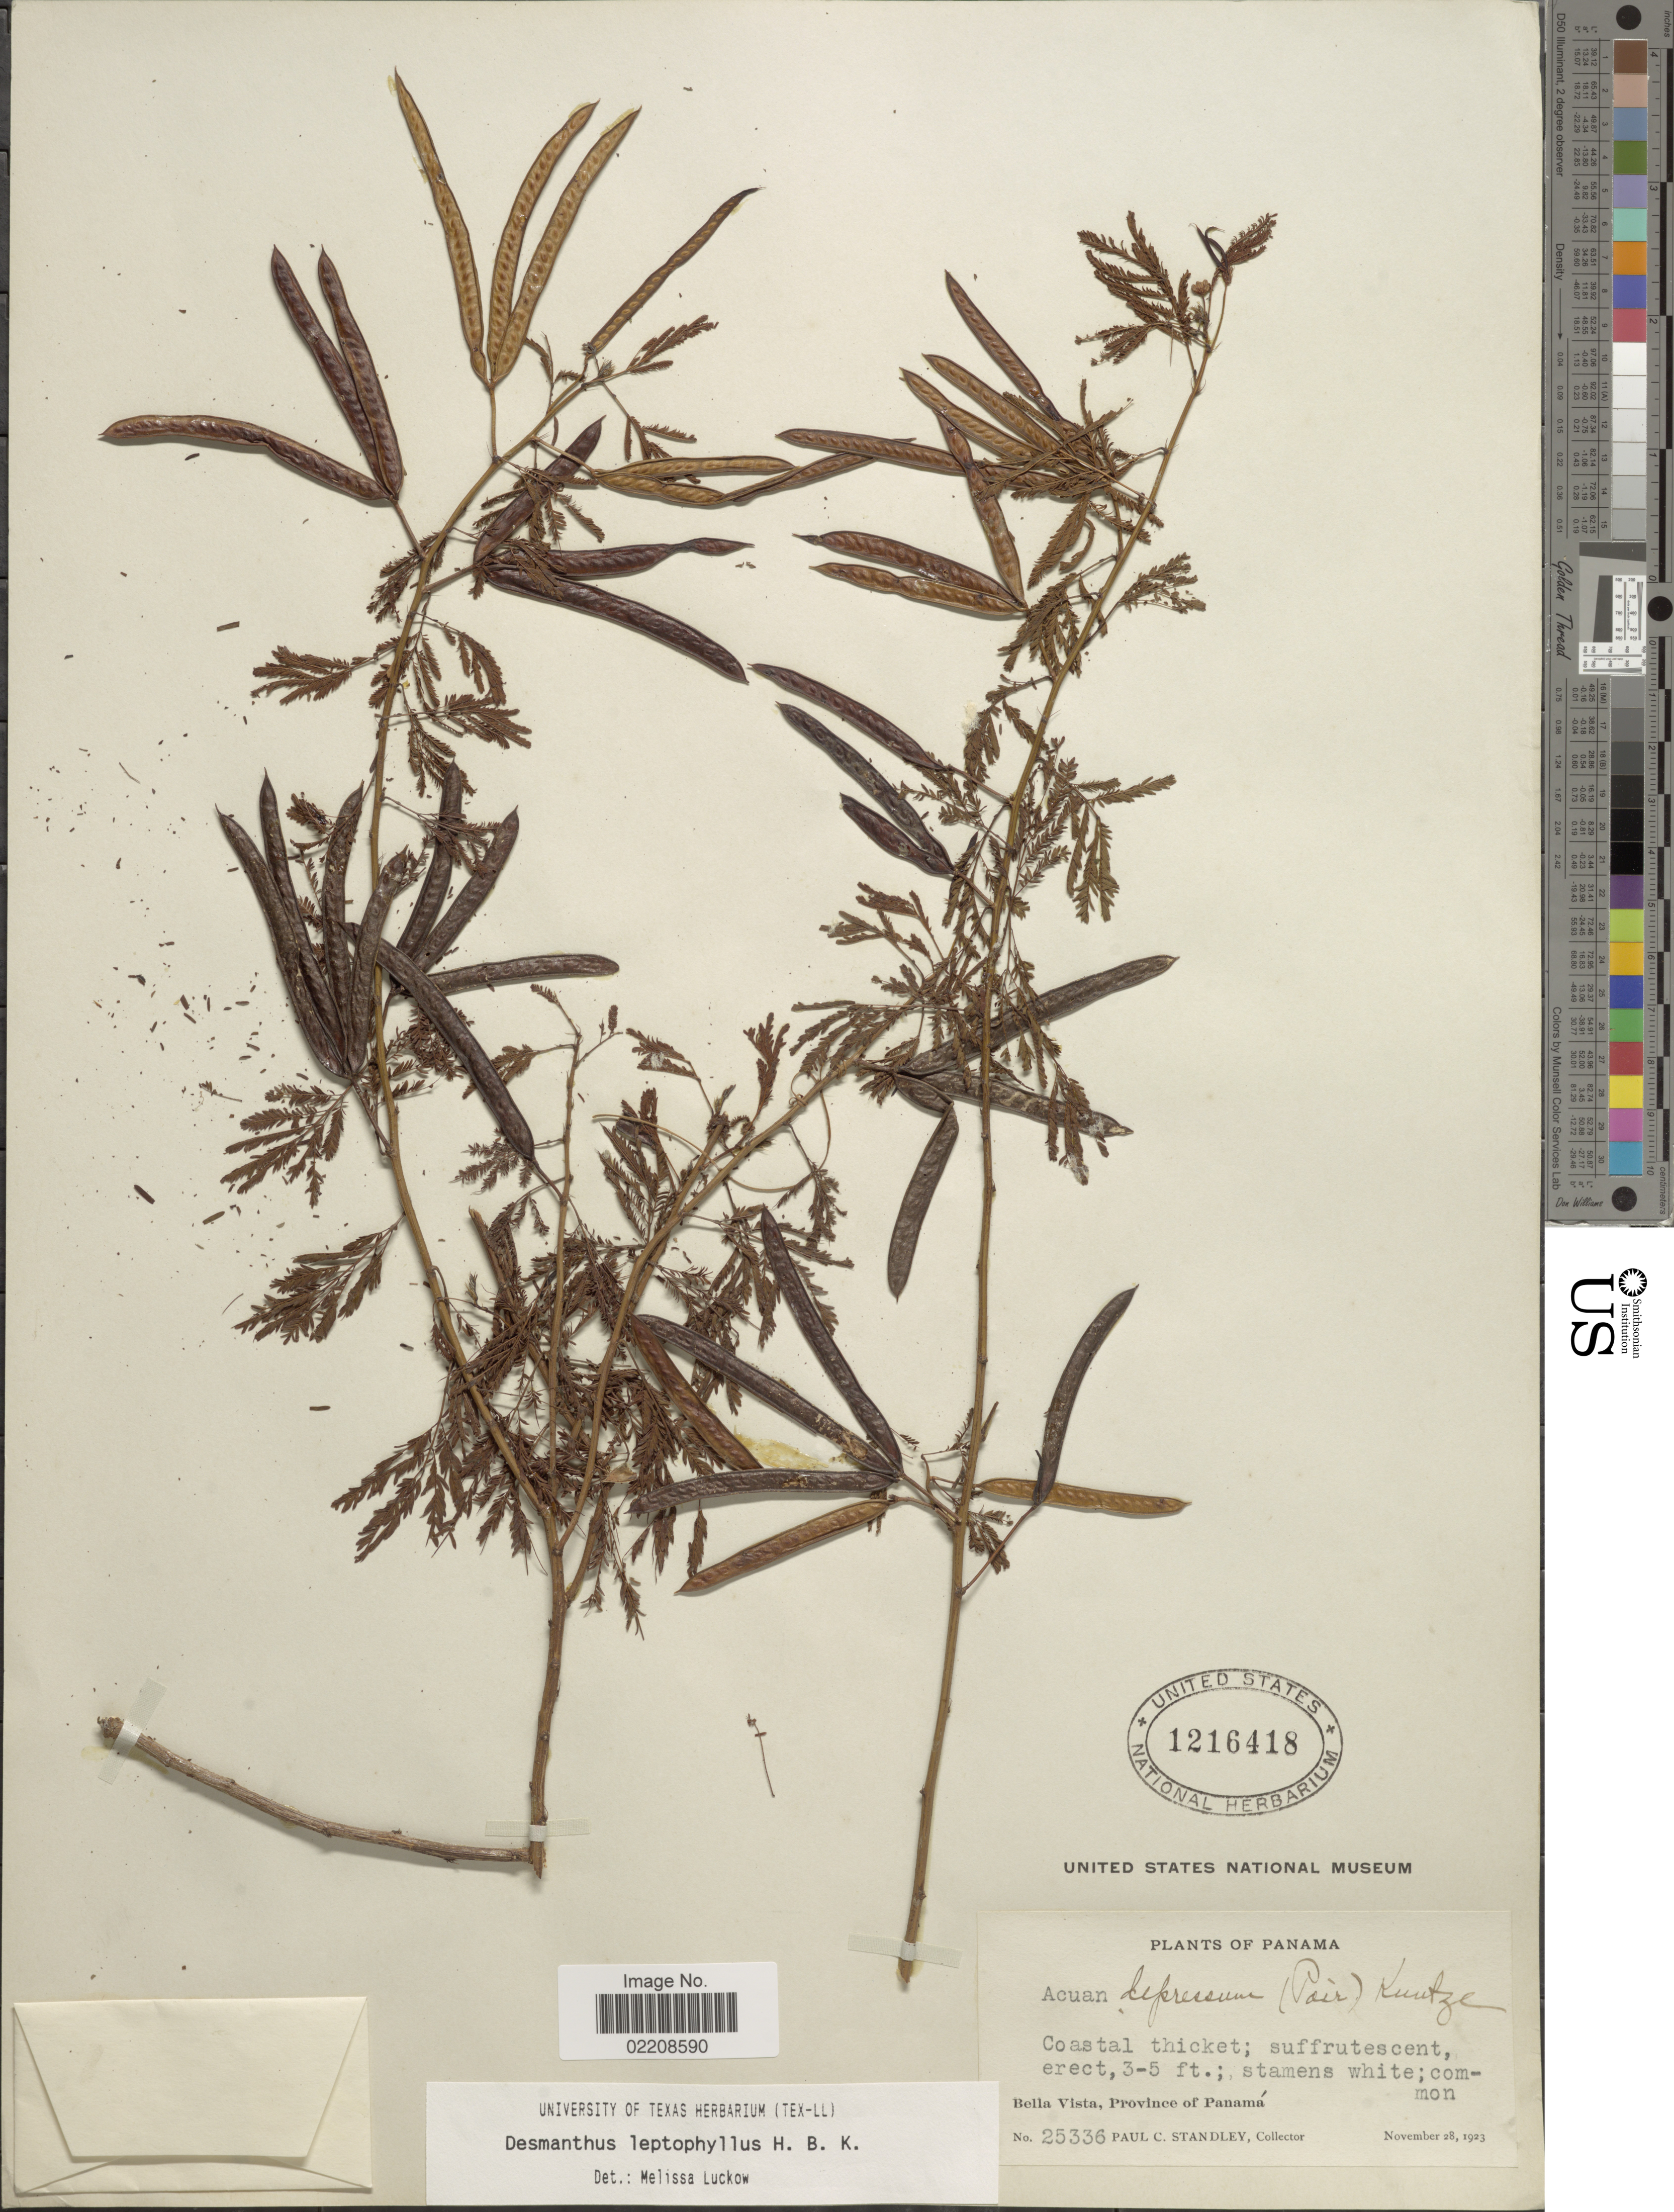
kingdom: Plantae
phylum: Tracheophyta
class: Magnoliopsida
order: Fabales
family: Fabaceae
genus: Desmanthus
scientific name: Desmanthus leptophyllus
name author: Kunth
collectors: P. C. Standley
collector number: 25336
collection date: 1923-11-28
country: Panama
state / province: Panamá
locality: Bella Vista, Province of Panamá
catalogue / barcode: US 1216418